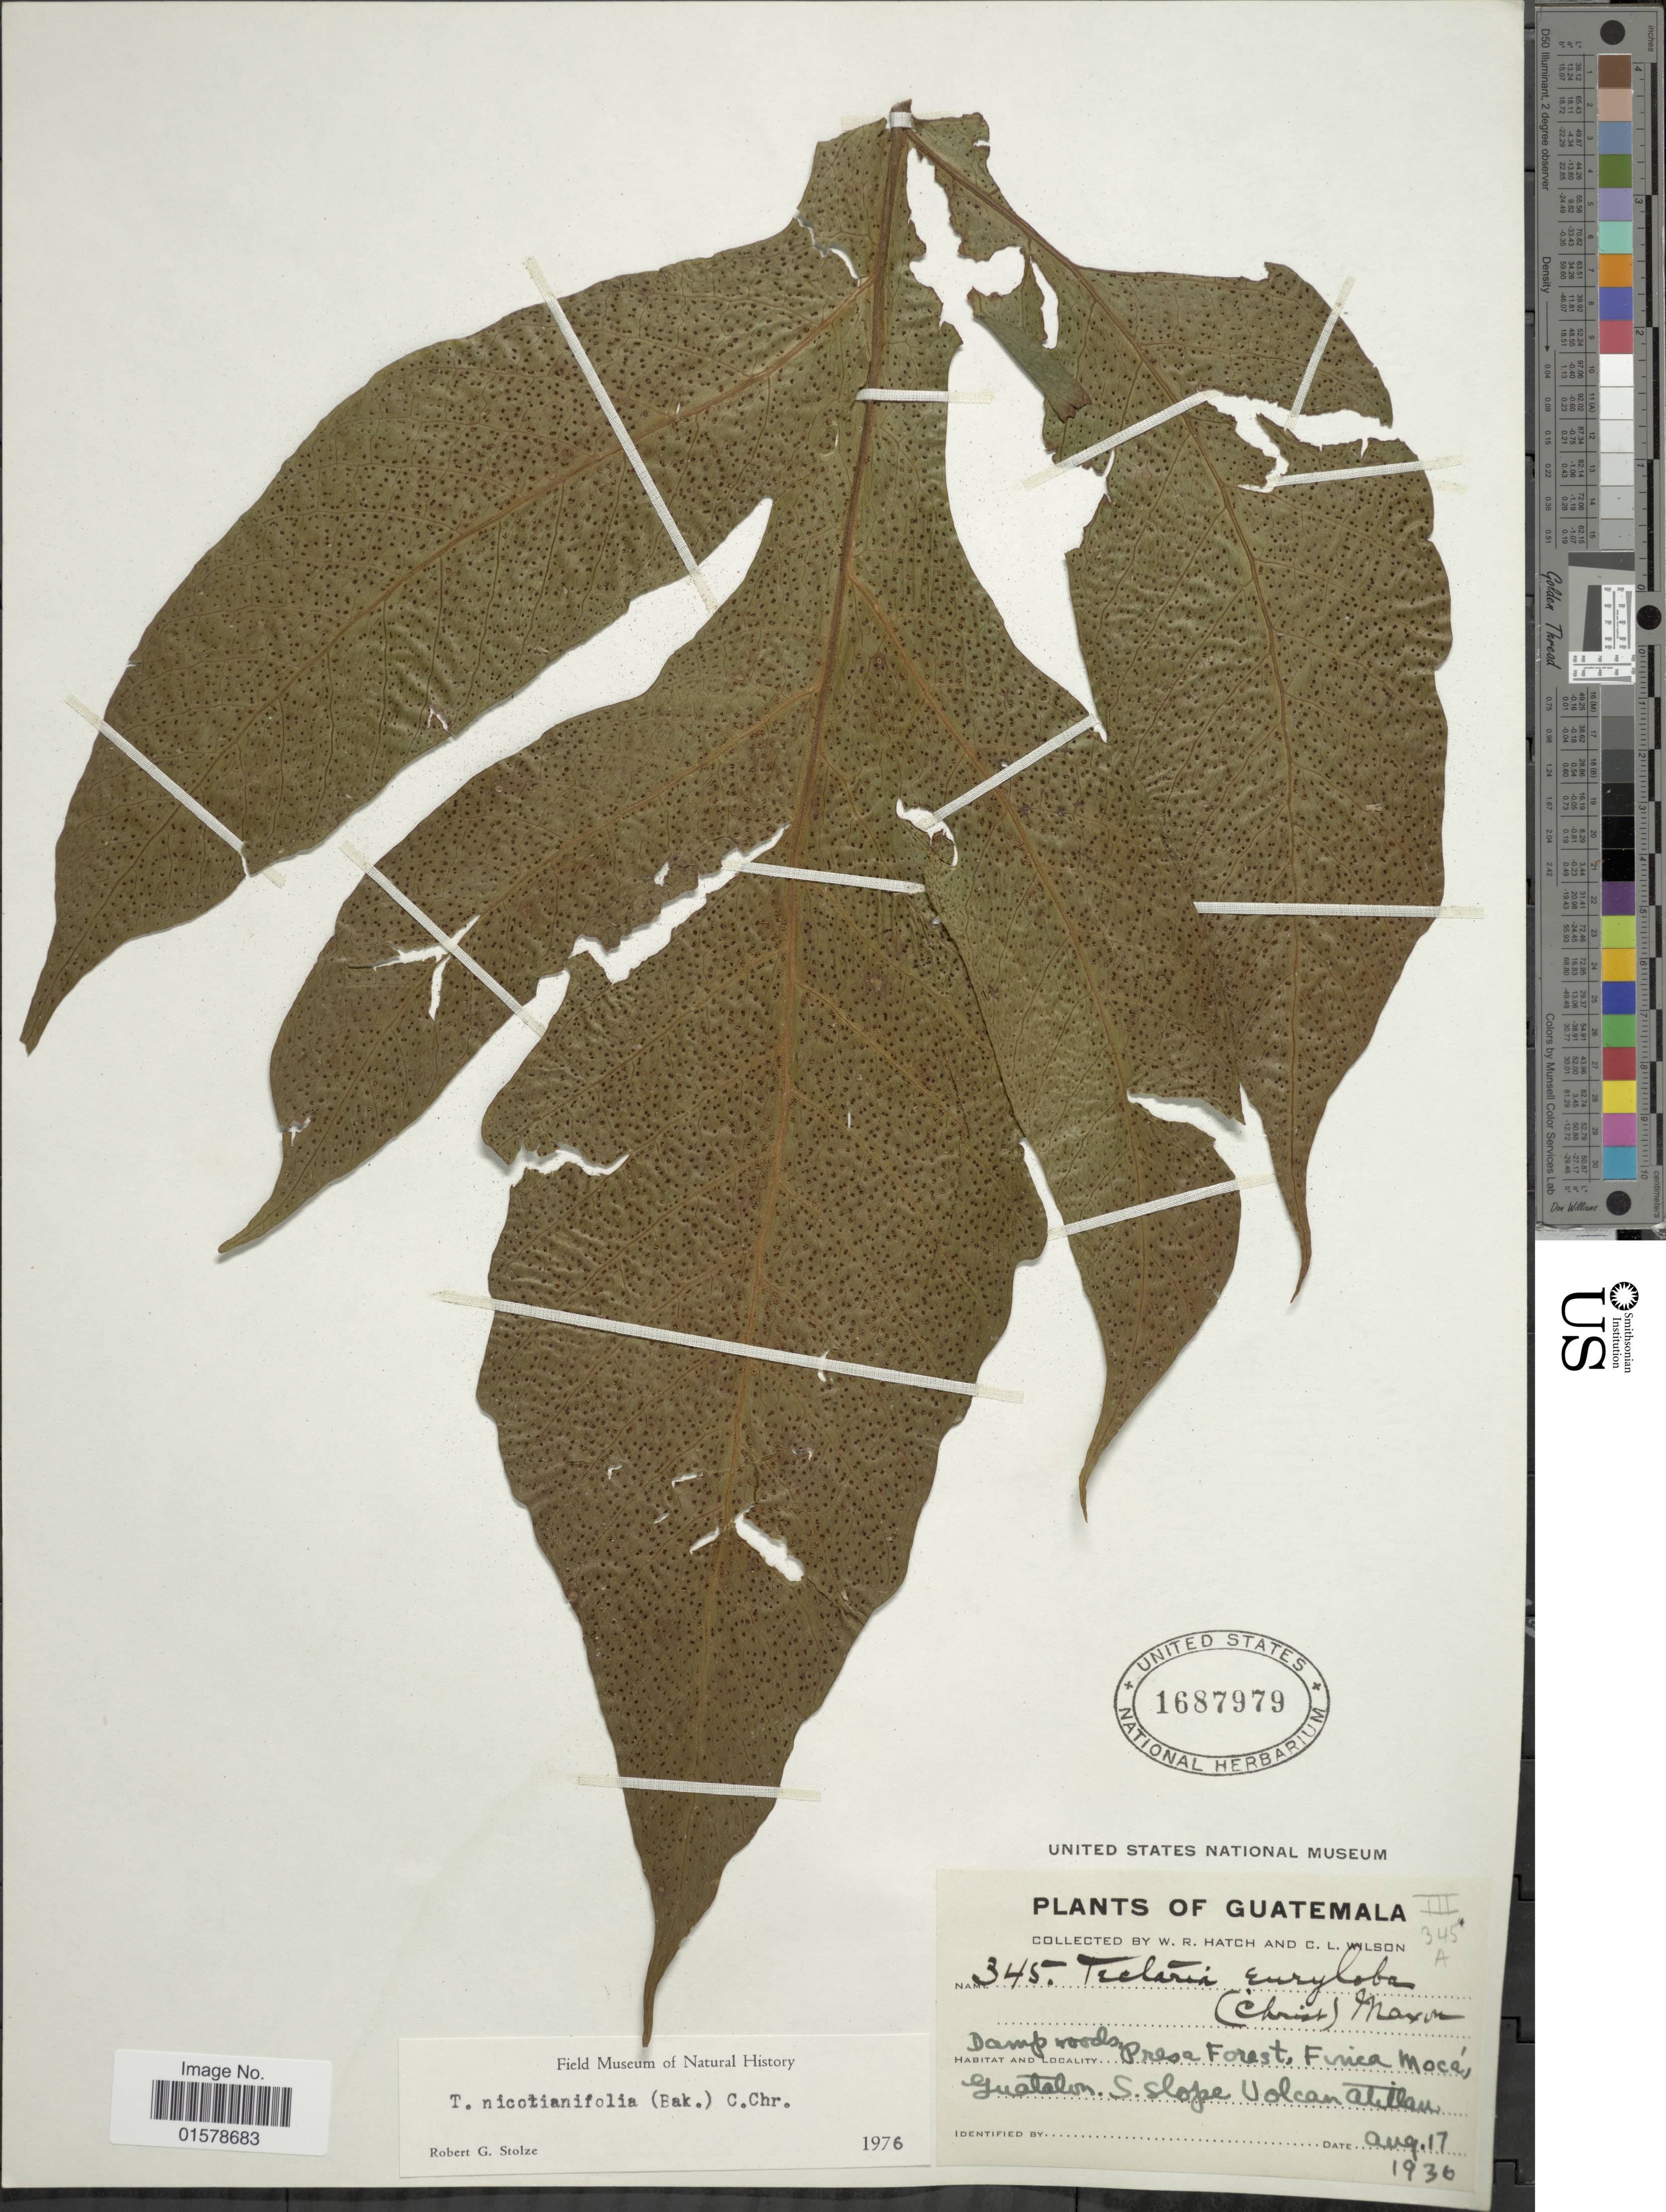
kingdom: Plantae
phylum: Tracheophyta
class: Polypodiopsida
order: Polypodiales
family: Tectariaceae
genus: Tectaria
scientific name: Tectaria nicotianifolia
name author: (Baker) C. Chr.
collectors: W. Hatch & C. L. Wilson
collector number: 345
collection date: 1936-08-17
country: Guatemala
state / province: Guatemala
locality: Damp woods Presa Forest, Finca Moca Guatam. S. sSlofe Colcan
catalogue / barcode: US 1687979